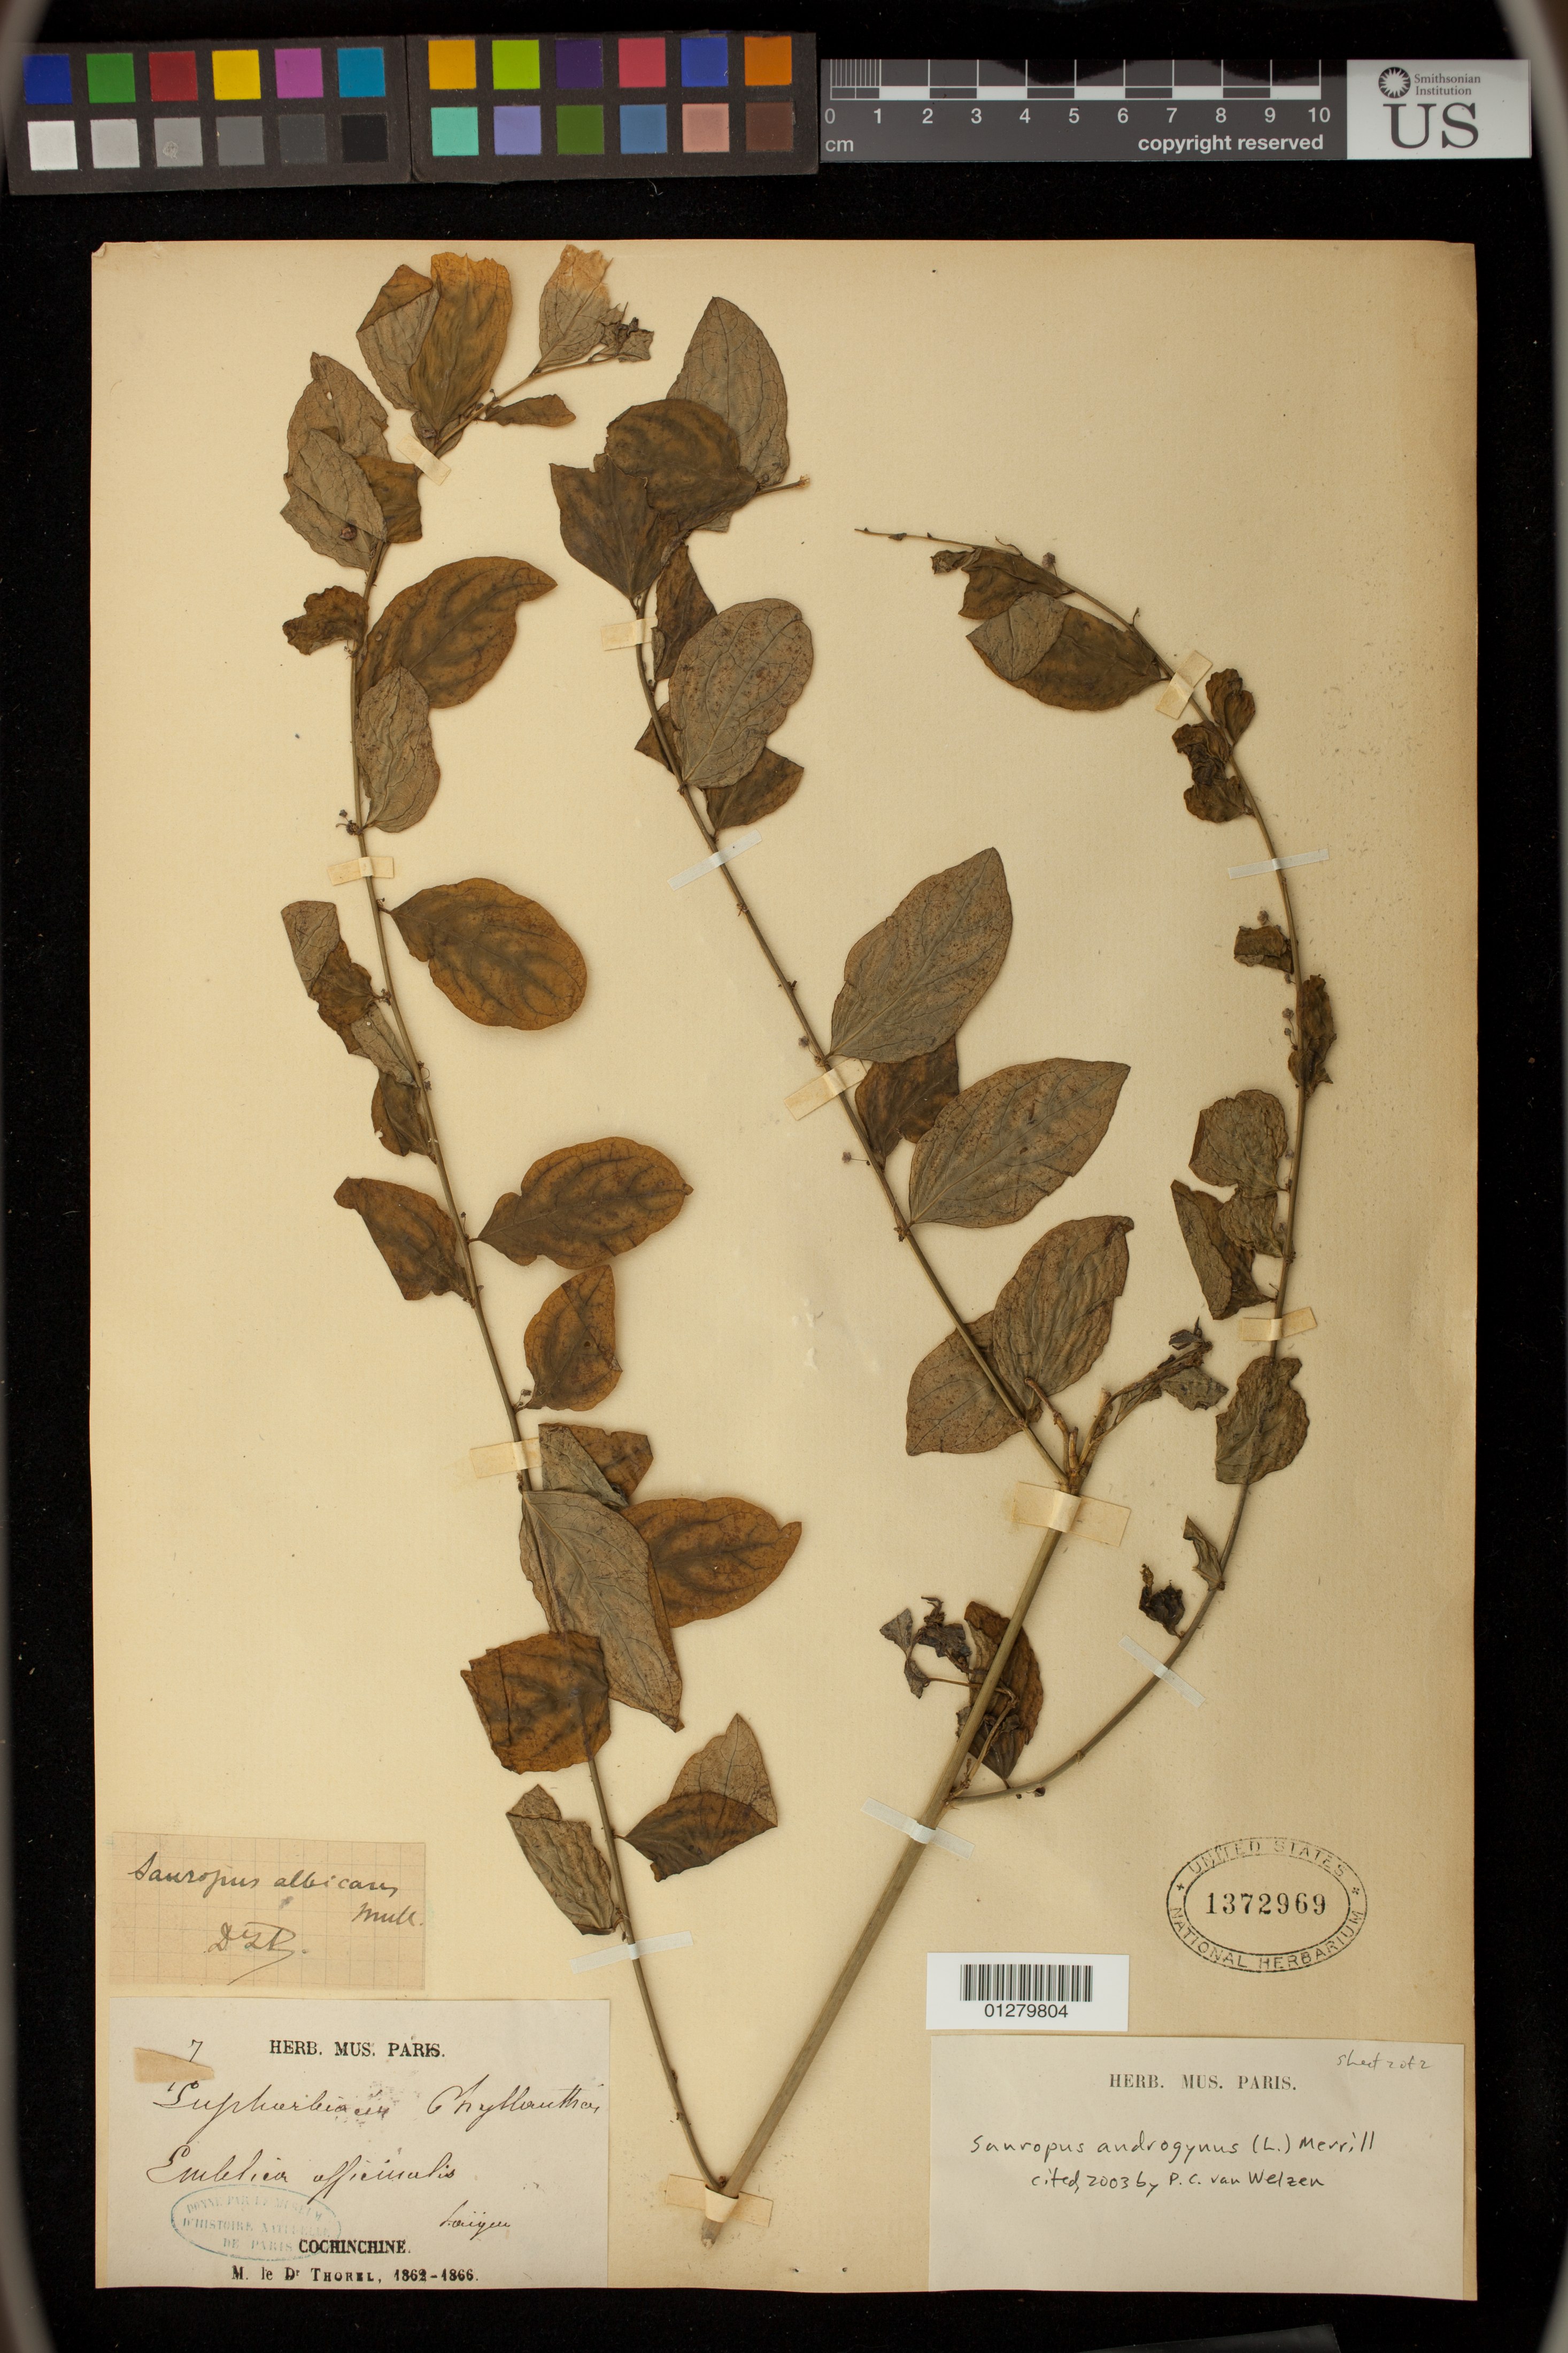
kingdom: Plantae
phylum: Tracheophyta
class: Magnoliopsida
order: Malpighiales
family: Phyllanthaceae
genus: Sauropus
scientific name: Sauropus androgynus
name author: (L.) Merr.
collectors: C. Thorel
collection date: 1862/1866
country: Vietnam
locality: Saigon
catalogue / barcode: US 1372969